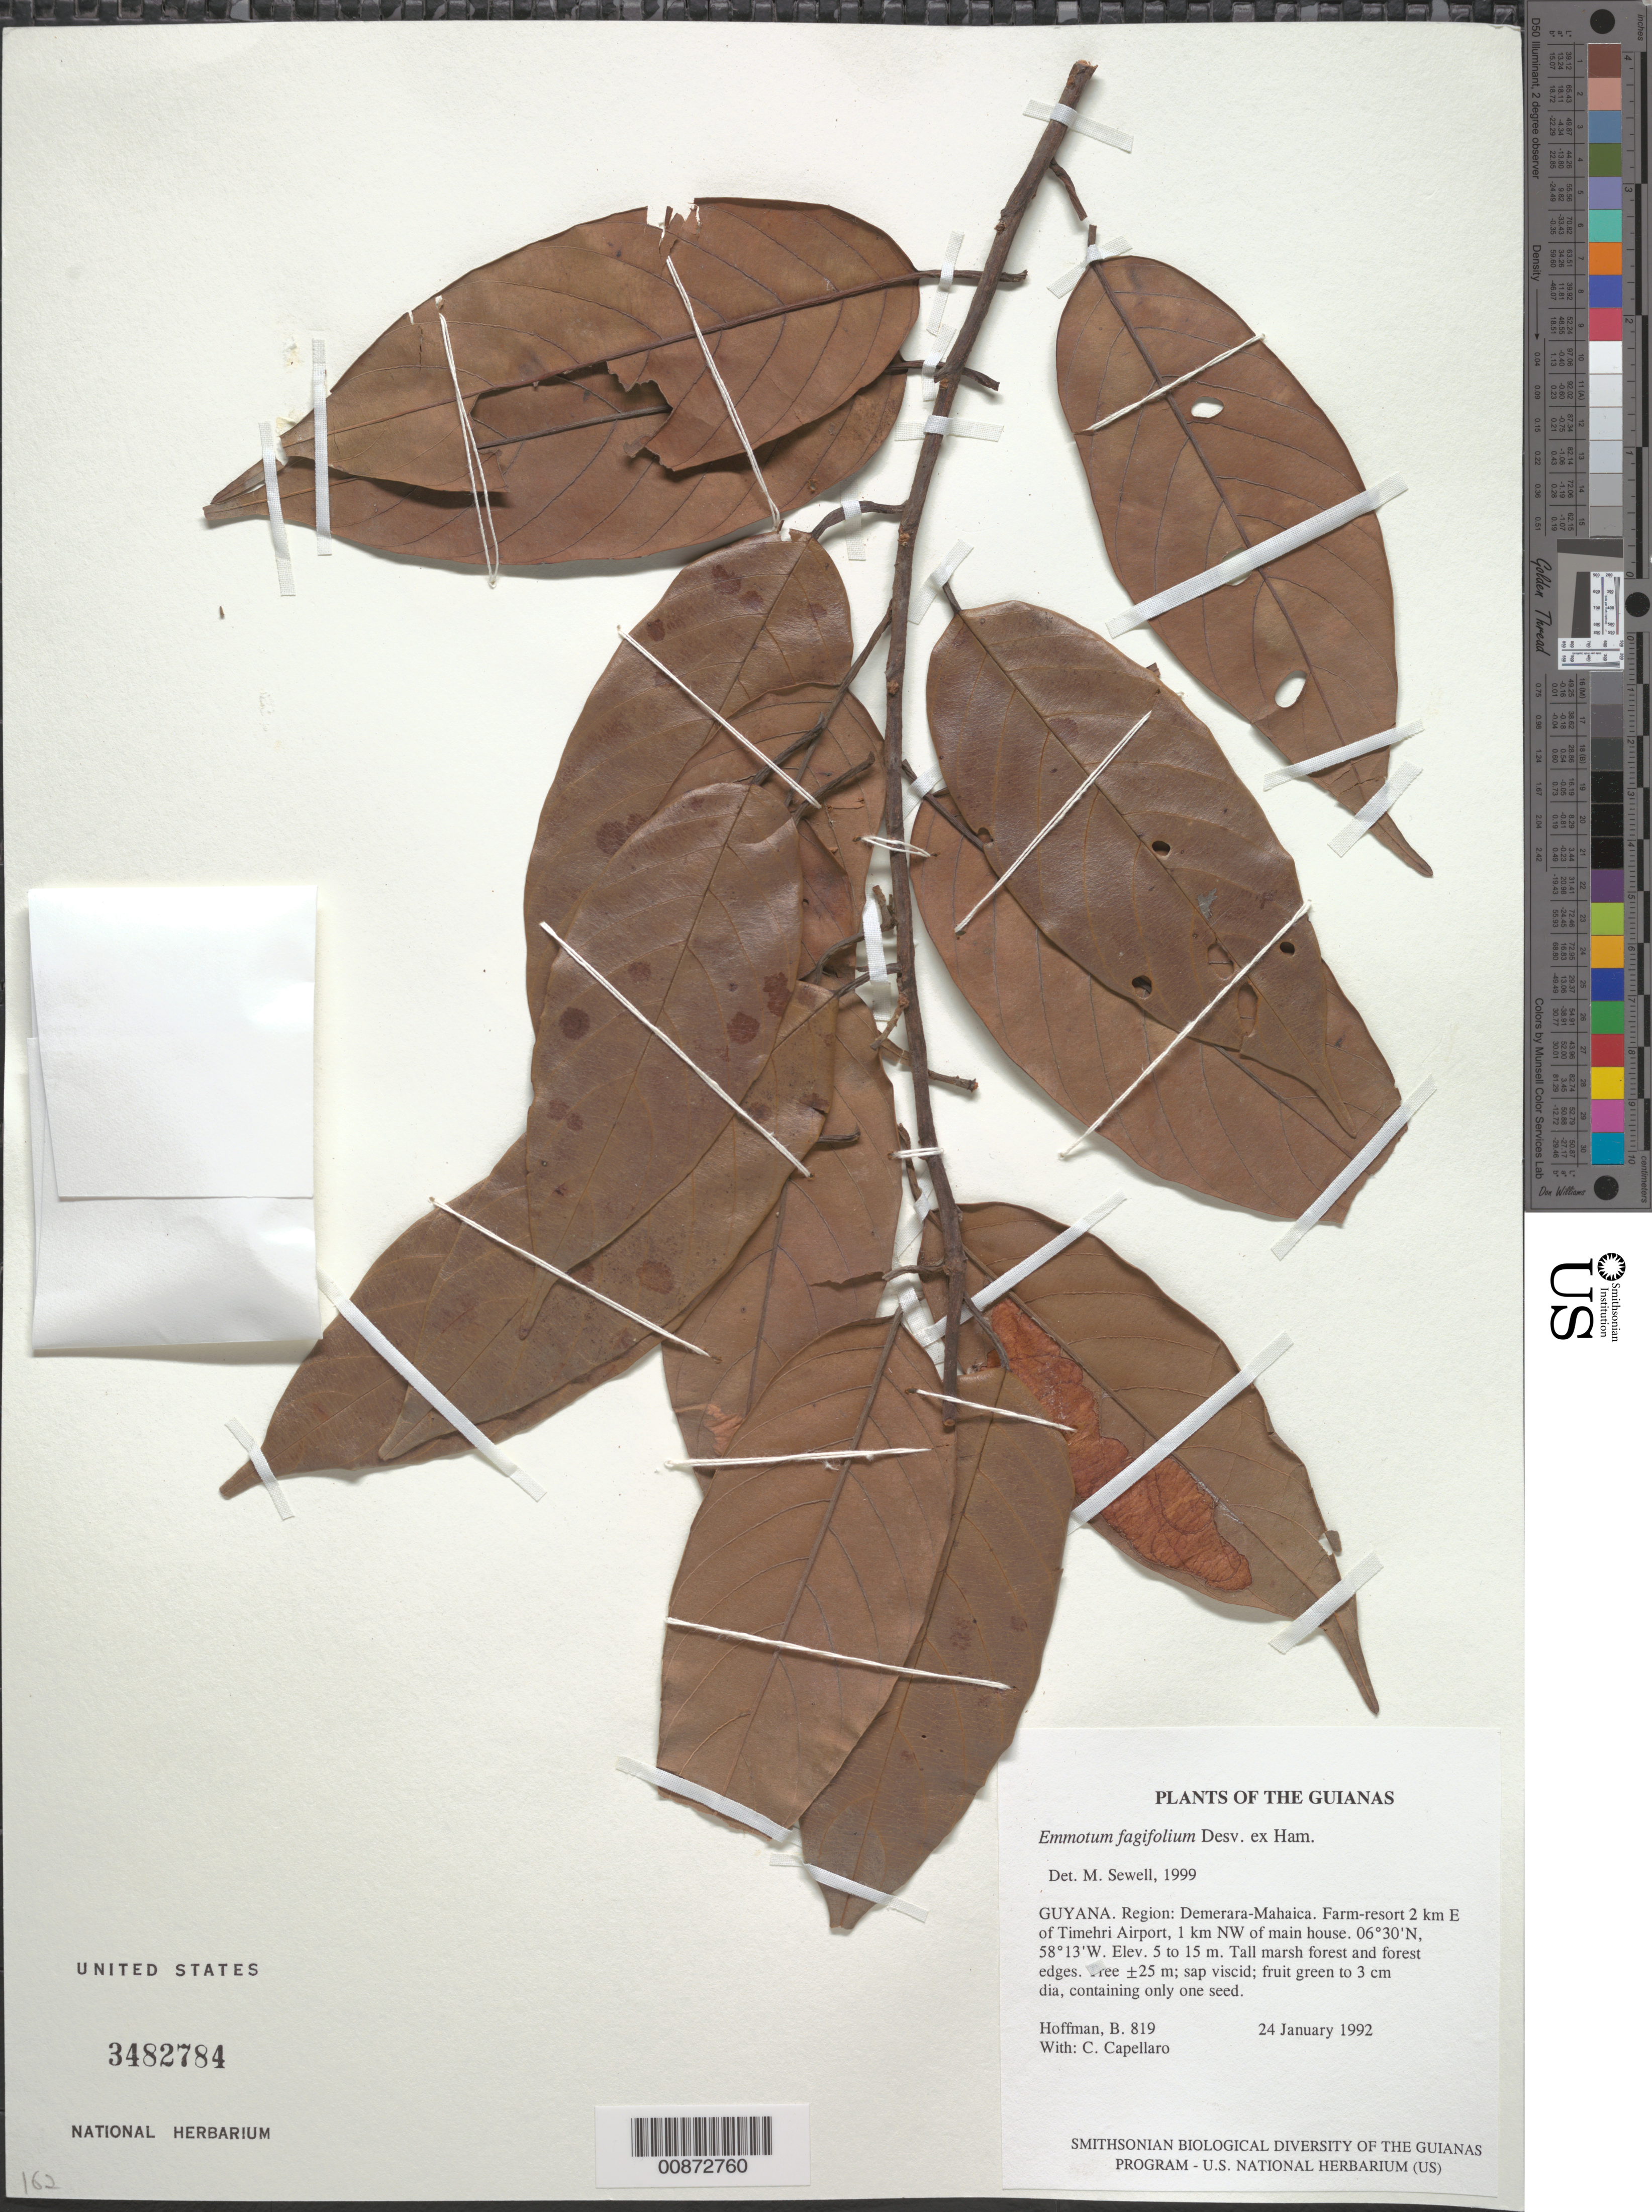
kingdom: Plantae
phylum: Tracheophyta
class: Magnoliopsida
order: Metteniusales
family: Metteniusaceae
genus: Emmotum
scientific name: Emmotum fagifolium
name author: Desv. ex Ham.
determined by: Sewell, M.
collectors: B. Hoffman & C. Capellaro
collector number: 819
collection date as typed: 24 January 1992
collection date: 1992-01-24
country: Guyana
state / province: Demerara-Mahaica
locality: Farm-resort 2 km E of Timehri Airport, 1 km NW of main house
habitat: Tall marsh forest and forest edges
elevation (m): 5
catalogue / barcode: US 3482784